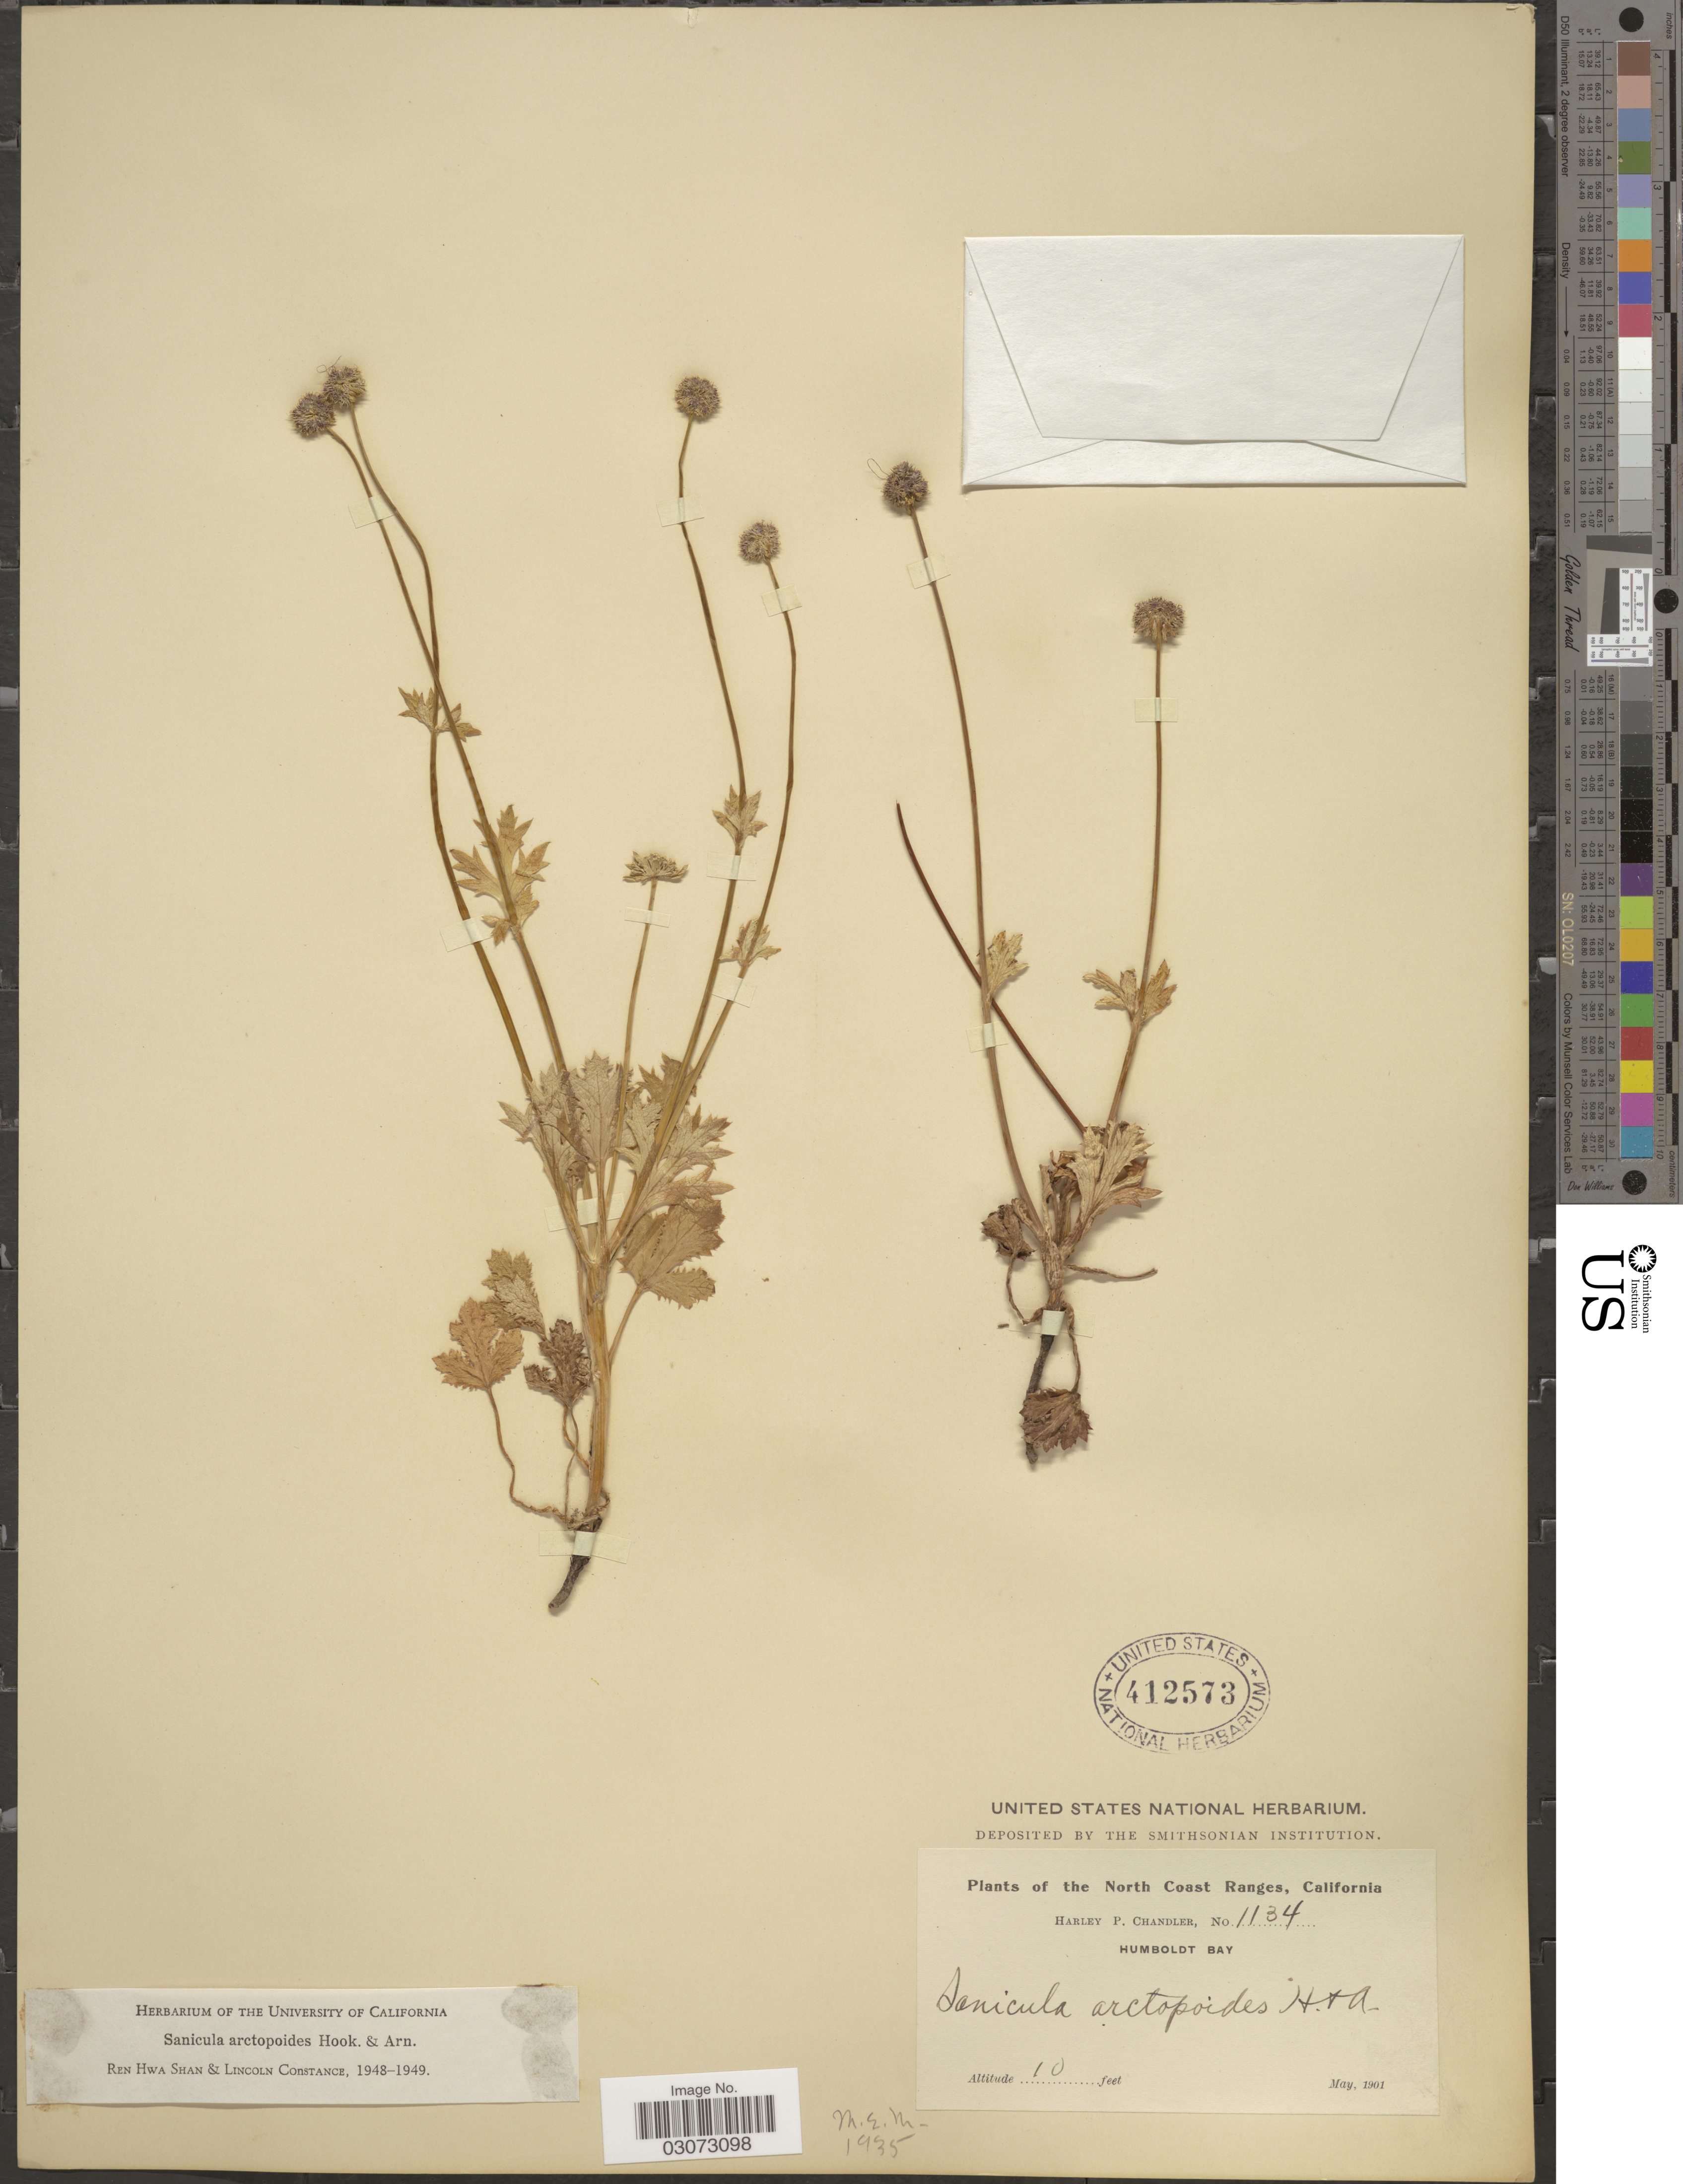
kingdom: Plantae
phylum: Tracheophyta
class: Magnoliopsida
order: Apiales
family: Apiaceae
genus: Sanicula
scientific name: Sanicula arctopoides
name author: Hook. & Arn.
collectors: H. Chandler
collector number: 1134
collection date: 1901-05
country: United States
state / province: California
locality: The North Coast Ranges. Humboldt Bay.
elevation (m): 3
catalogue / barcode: US 412573